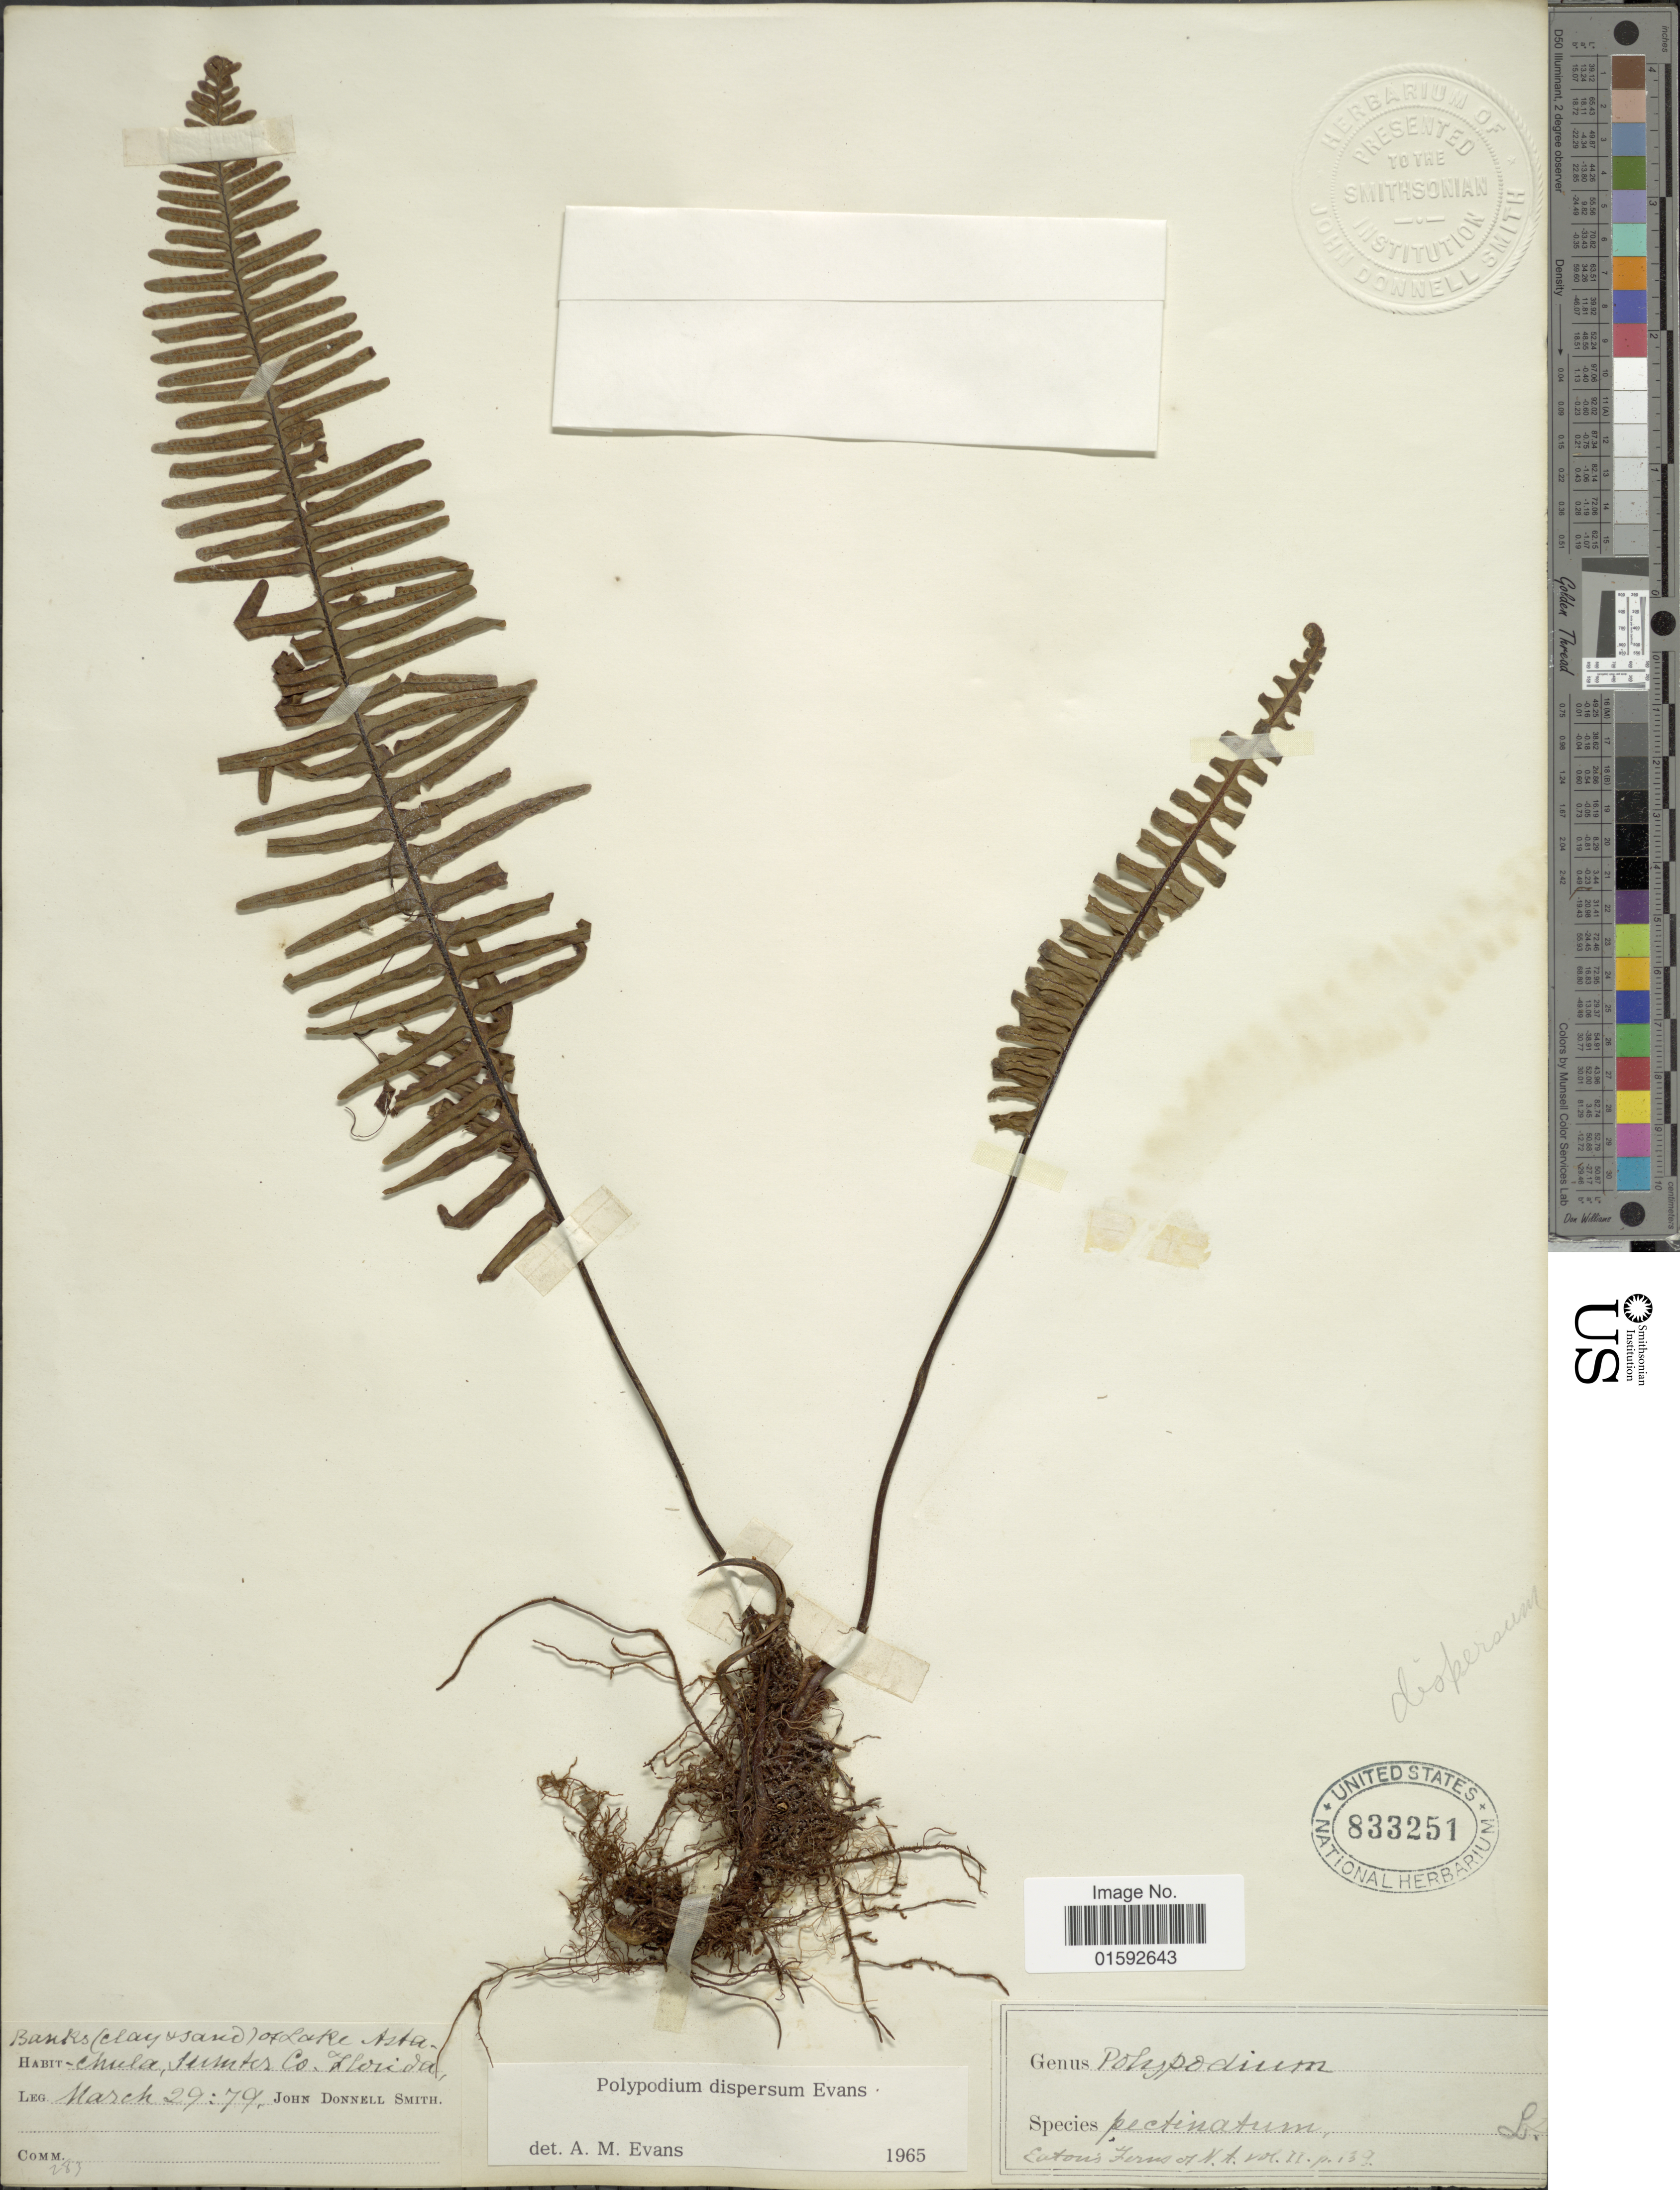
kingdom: Plantae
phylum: Tracheophyta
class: Polypodiopsida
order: Polypodiales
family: Polypodiaceae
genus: Pecluma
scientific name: Pecluma dispersa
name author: (A.M. Evans) M.G. Price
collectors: J. Donnell Smith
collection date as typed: Transcribed d/m/y: 29/3/79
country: United States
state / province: Florida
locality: Banks (clay & sand) of Lake Astachula, Sumter Co.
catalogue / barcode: US 833251